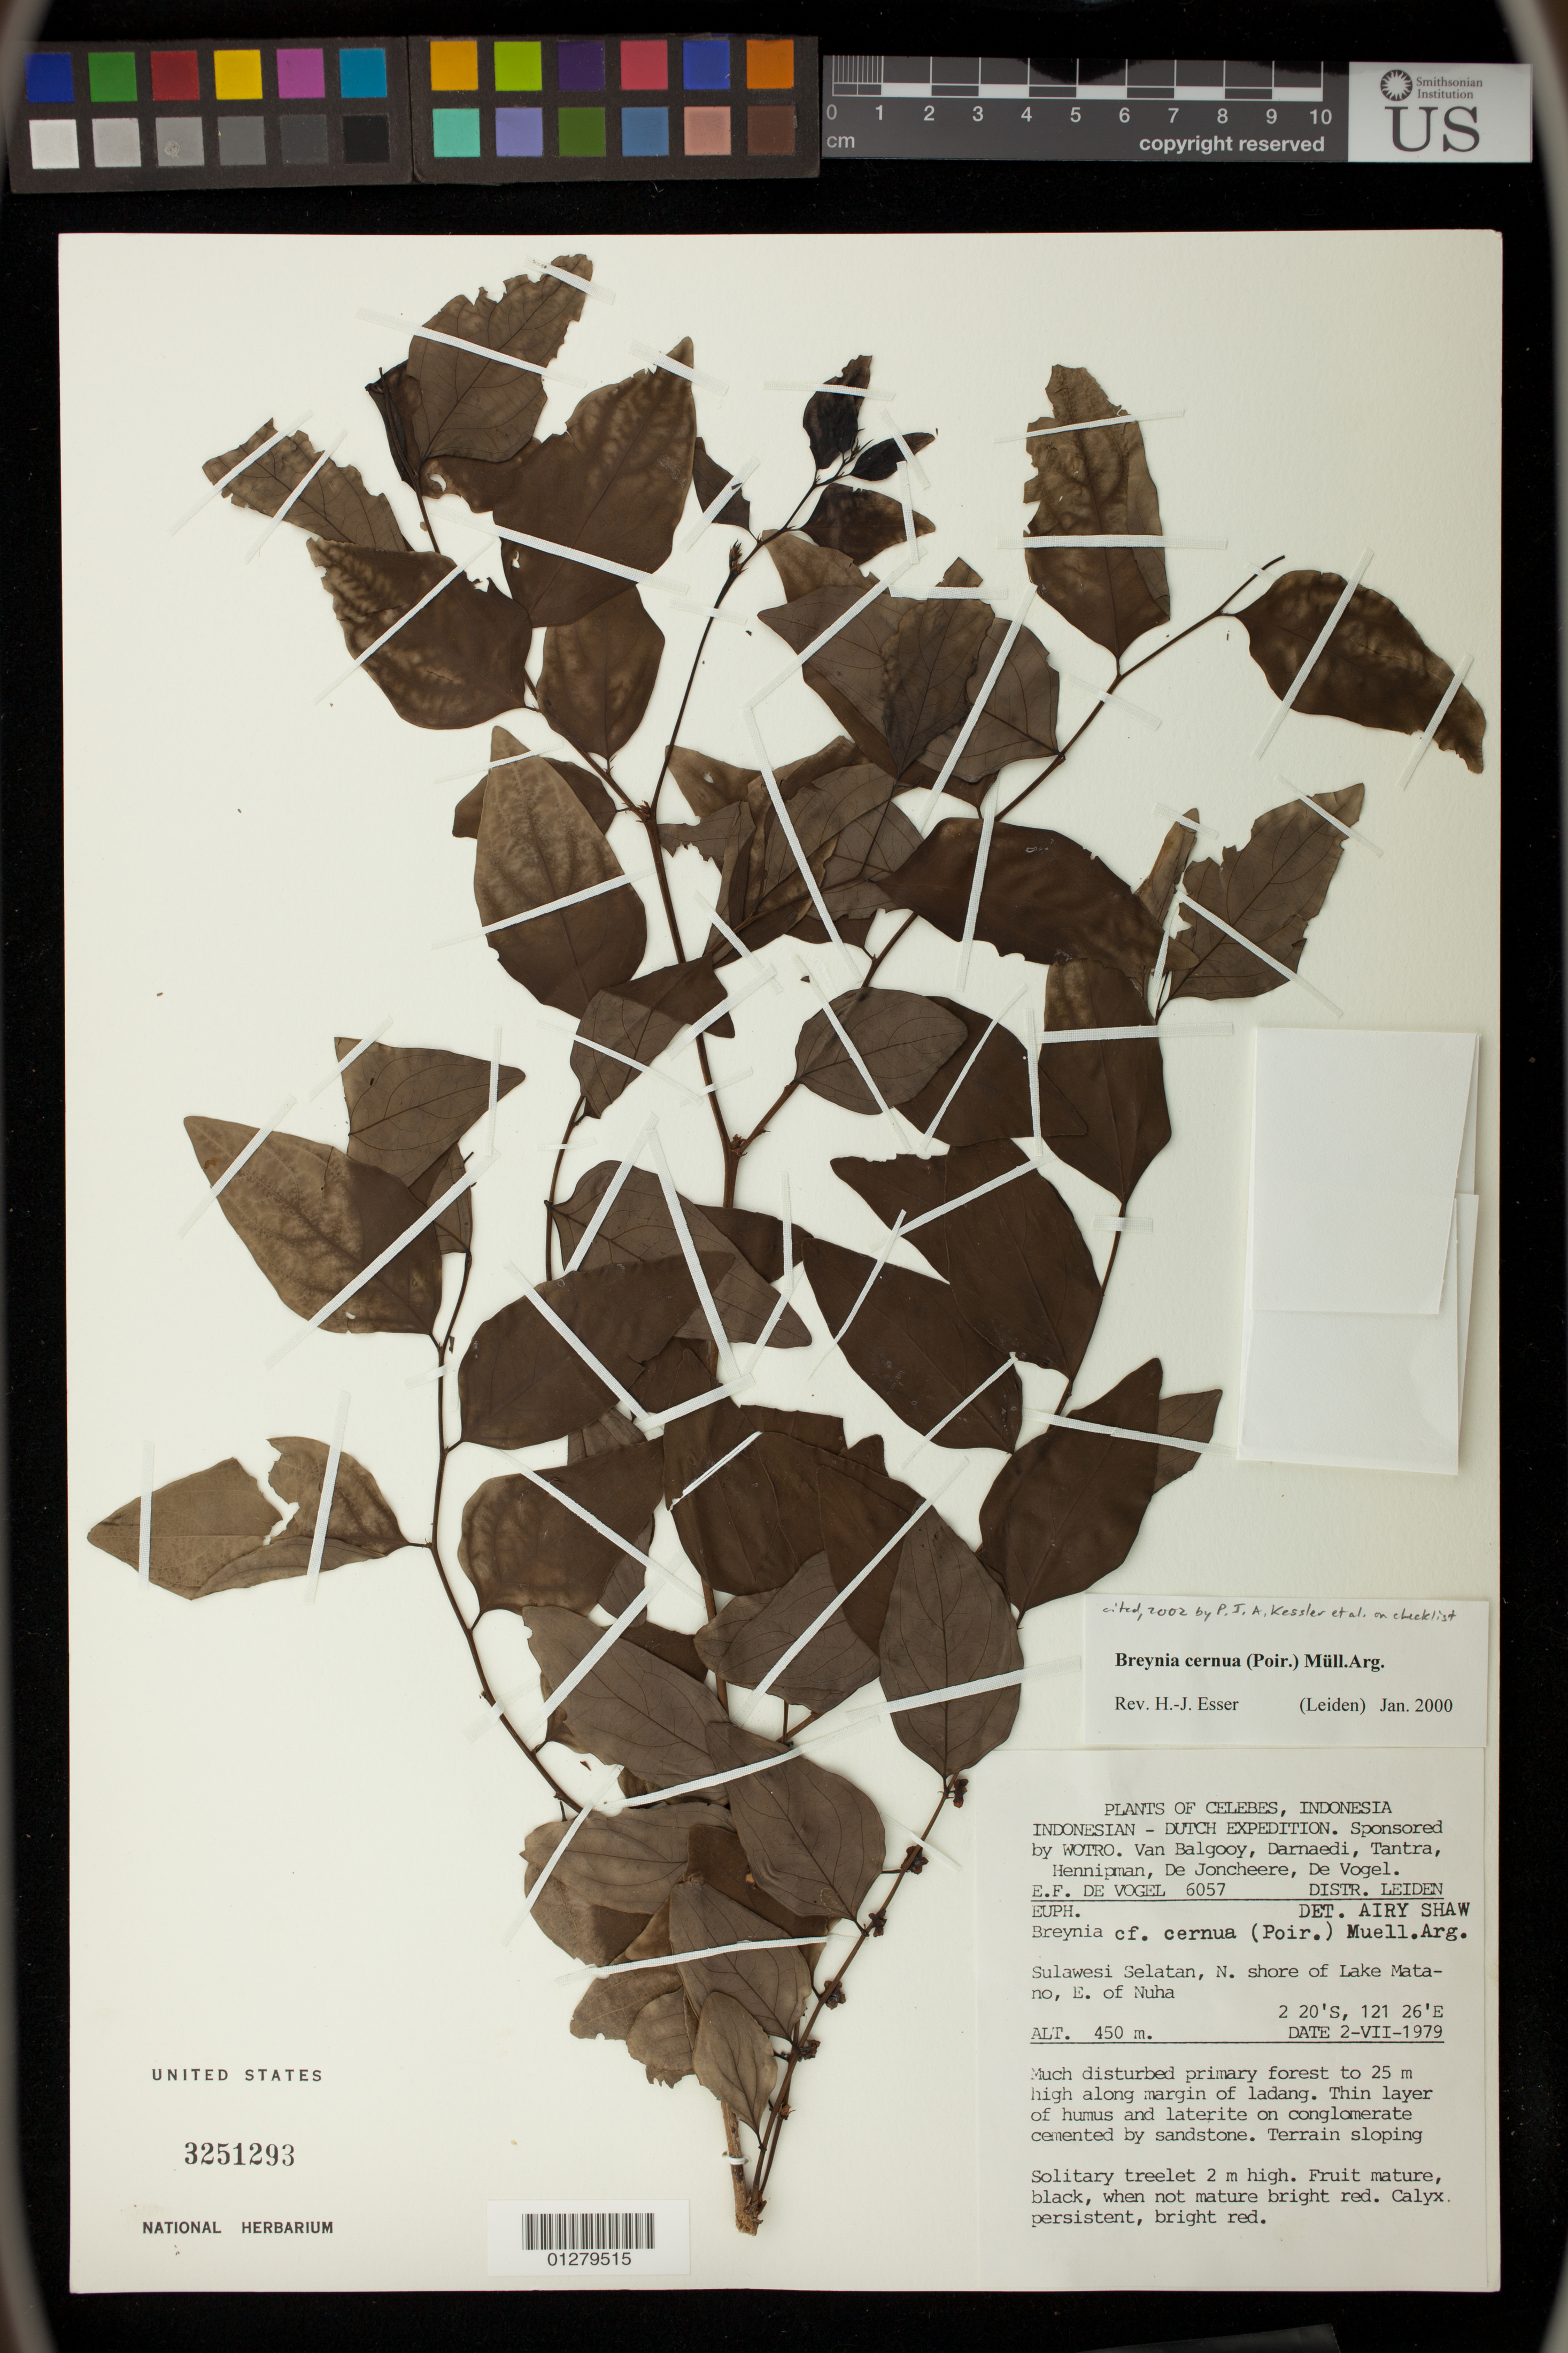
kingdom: Plantae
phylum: Tracheophyta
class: Magnoliopsida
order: Malpighiales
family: Phyllanthaceae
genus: Phyllanthus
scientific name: Phyllanthus cernuus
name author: Poir.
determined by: Wagner, W. L., (BOT), Smithsonian Institution - National Museum of Natural History (UNITED STATES)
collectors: E. F. de Vogel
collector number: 6057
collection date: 1979-07-02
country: Indonesia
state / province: Sulawesi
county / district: Sulawesi Selatan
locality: Celebes. Sulawesi Selatan, N. shore of Lake Matano; E. of Nuha.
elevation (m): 450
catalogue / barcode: US 3251293